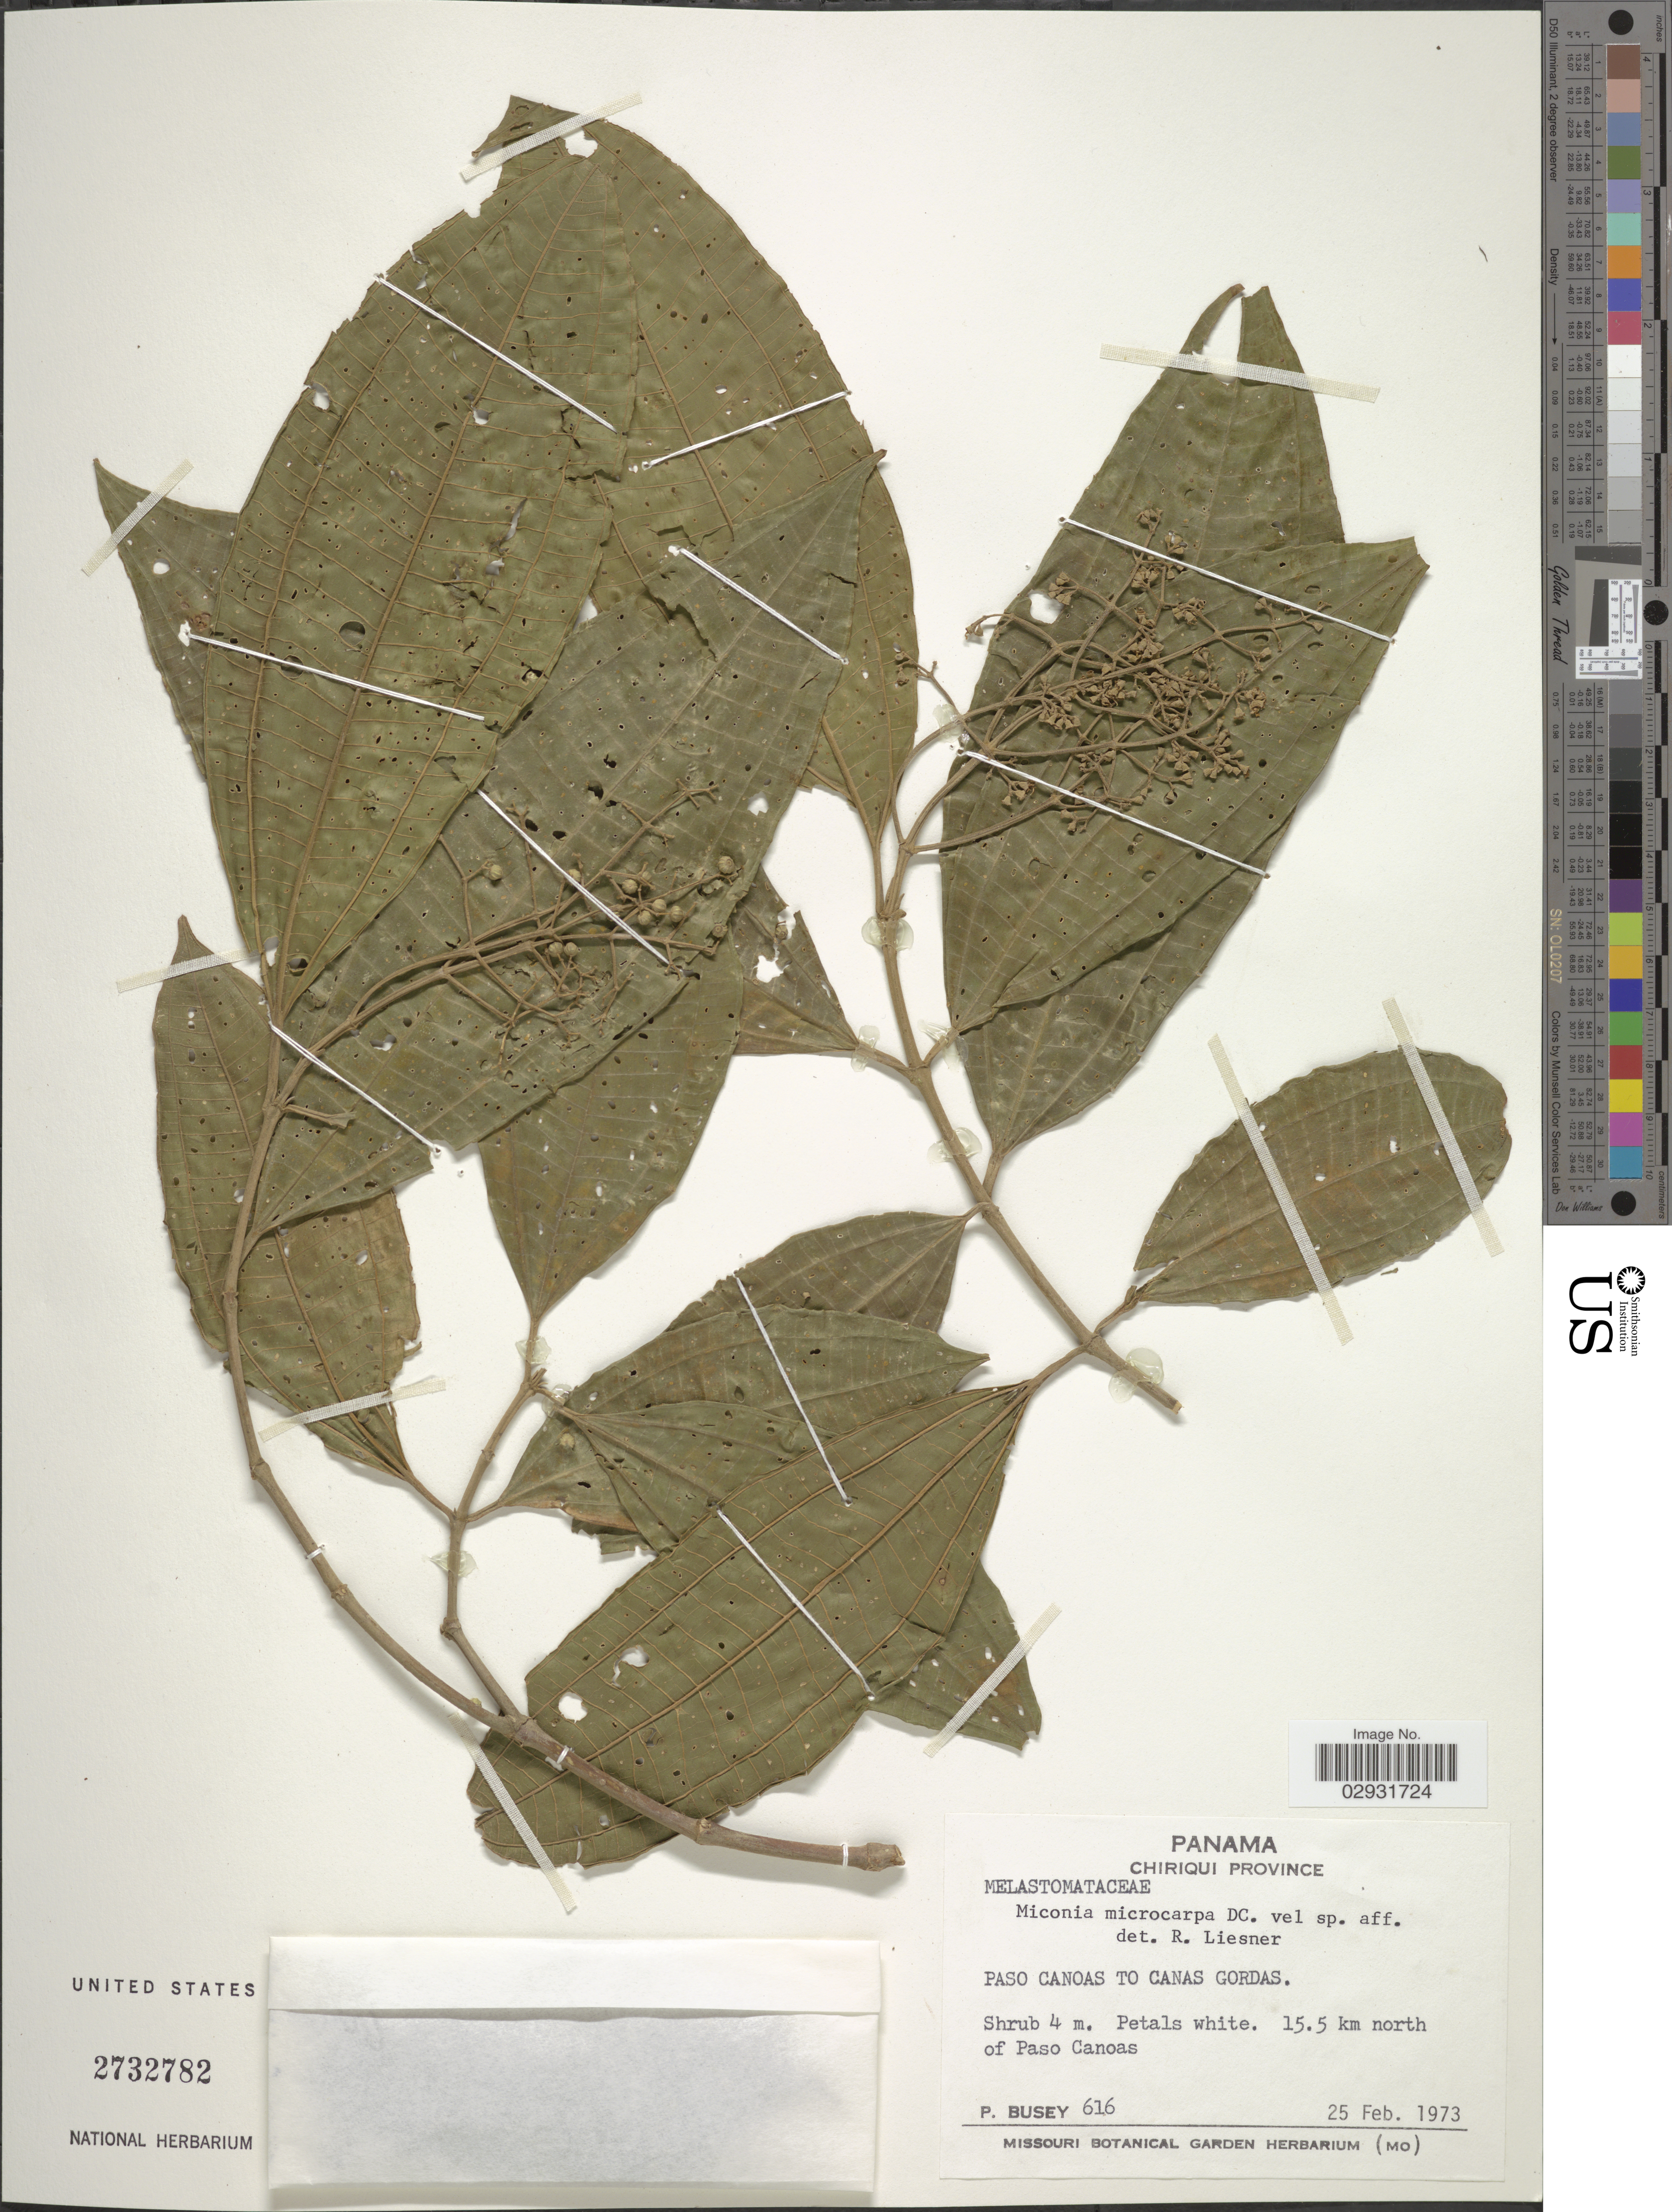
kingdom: Plantae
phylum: Tracheophyta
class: Magnoliopsida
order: Myrtales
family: Melastomataceae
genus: Miconia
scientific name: Miconia affinis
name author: DC.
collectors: P. Busey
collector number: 616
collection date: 1973-02-25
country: Panama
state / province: Chiriqui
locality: Chiriqui Province. Paso Canoas to Canas Gordas. 15.5 km north of Paso Canoas.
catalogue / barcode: US 2732782